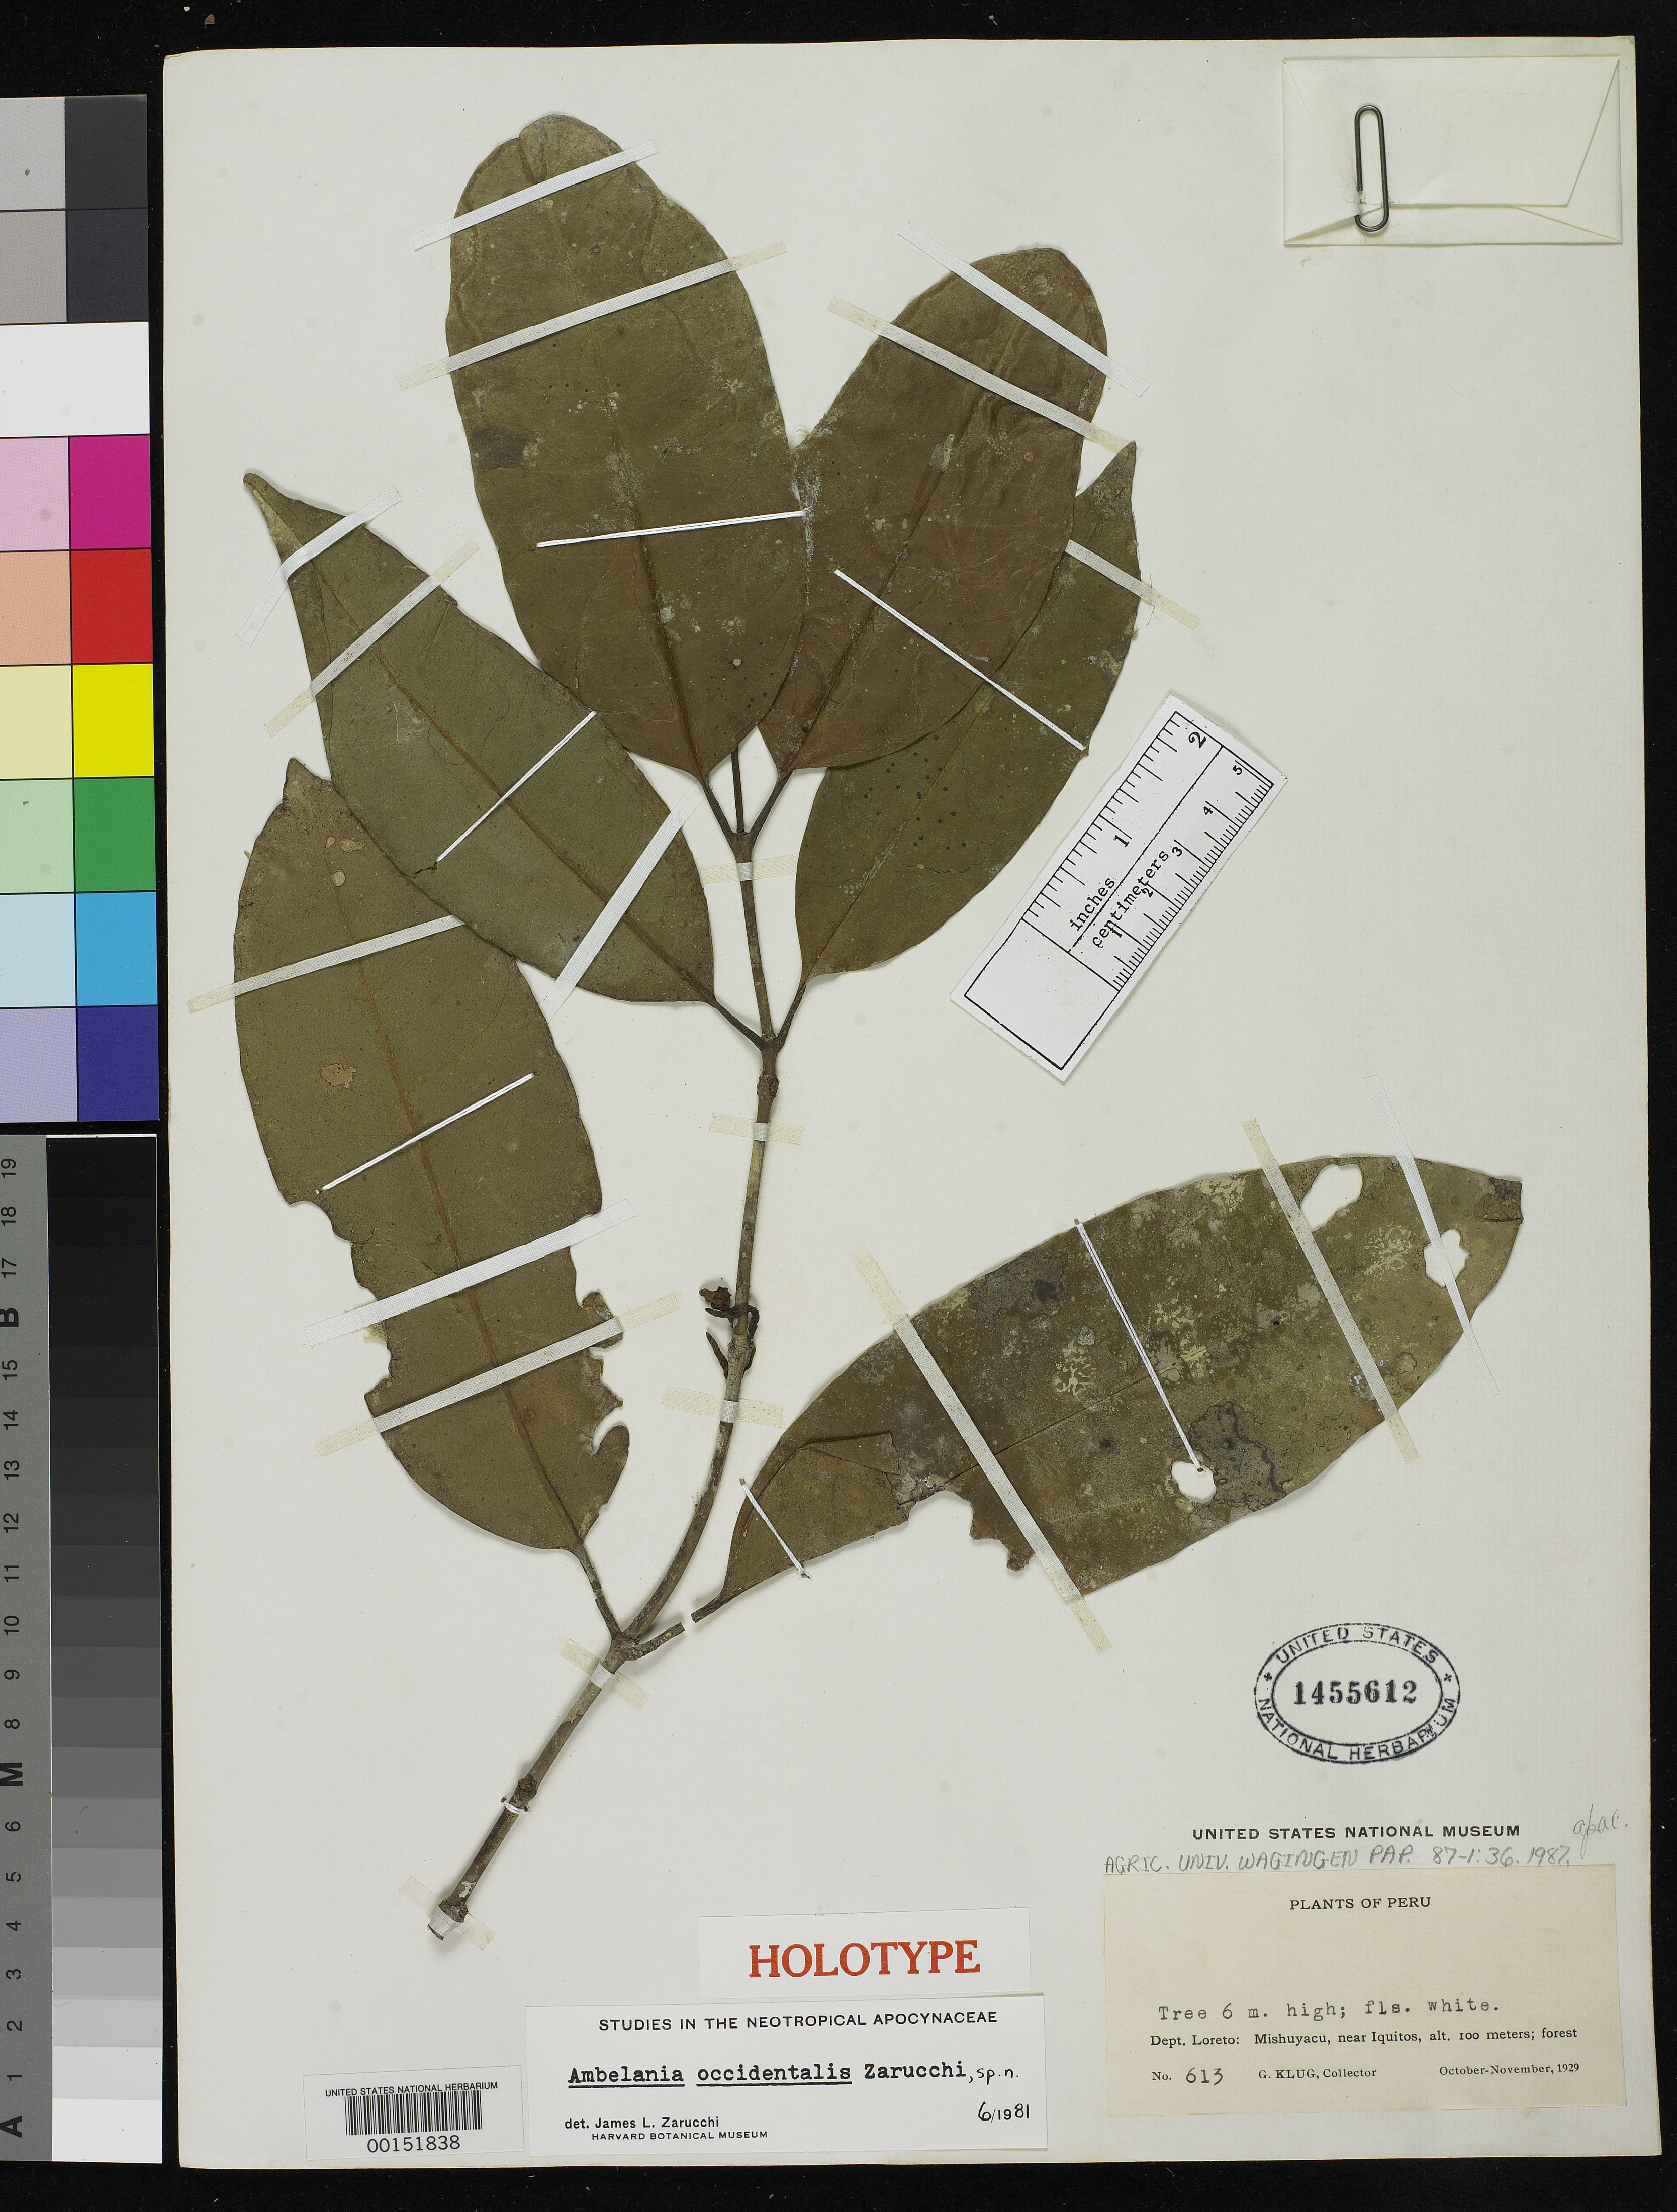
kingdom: Plantae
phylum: Tracheophyta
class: Magnoliopsida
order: Gentianales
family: Apocynaceae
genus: Ambelania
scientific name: Ambelania occidentalis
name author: Zarucchi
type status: Holotype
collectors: G. Klug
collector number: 613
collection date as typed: Oct 1929 to -- Nov 1929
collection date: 1929-10/1929-11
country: Peru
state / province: Loreto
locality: Mishuyacu, near Iquitos.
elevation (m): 100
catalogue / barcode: US 1455612